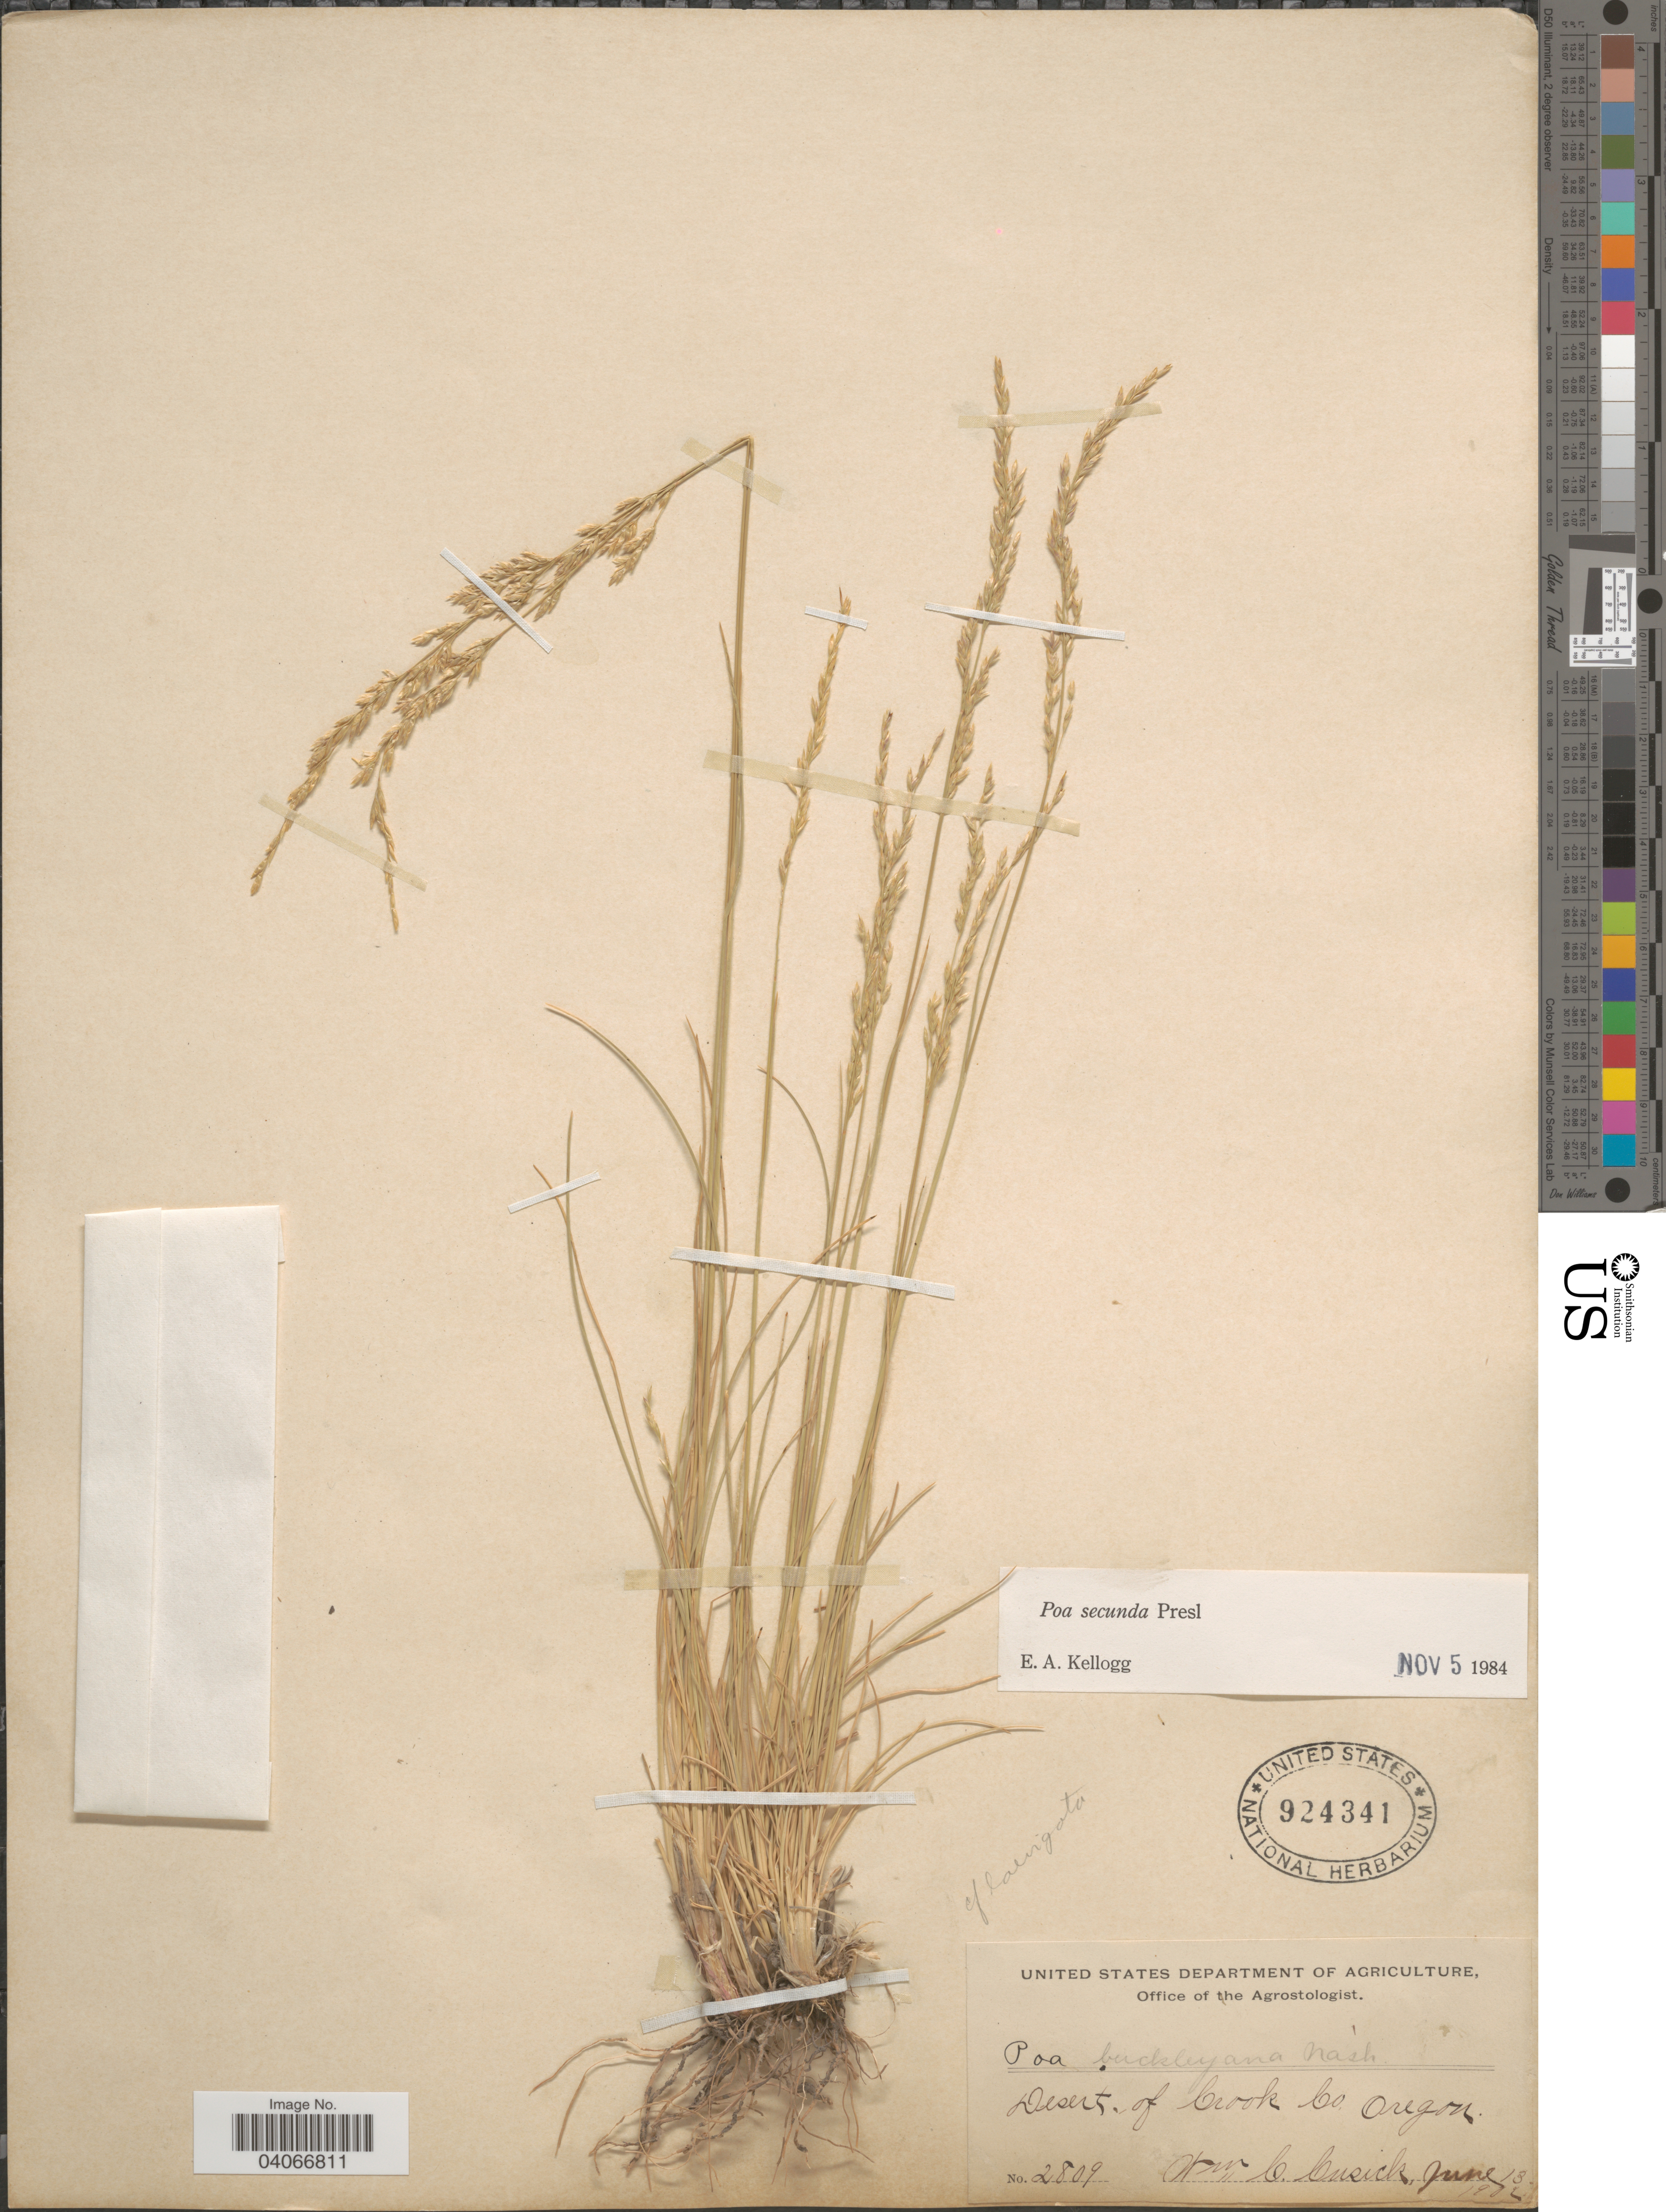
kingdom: Plantae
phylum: Tracheophyta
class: Liliopsida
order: Poales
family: Poaceae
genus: Poa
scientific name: Poa secunda subsp. secunda var. scabrella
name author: (Thurb.) Soreng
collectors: W. C. Cusick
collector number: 2809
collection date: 1902-06-13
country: United States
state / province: Oregon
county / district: Crook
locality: Desert of Crook Co.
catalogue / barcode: US 924341